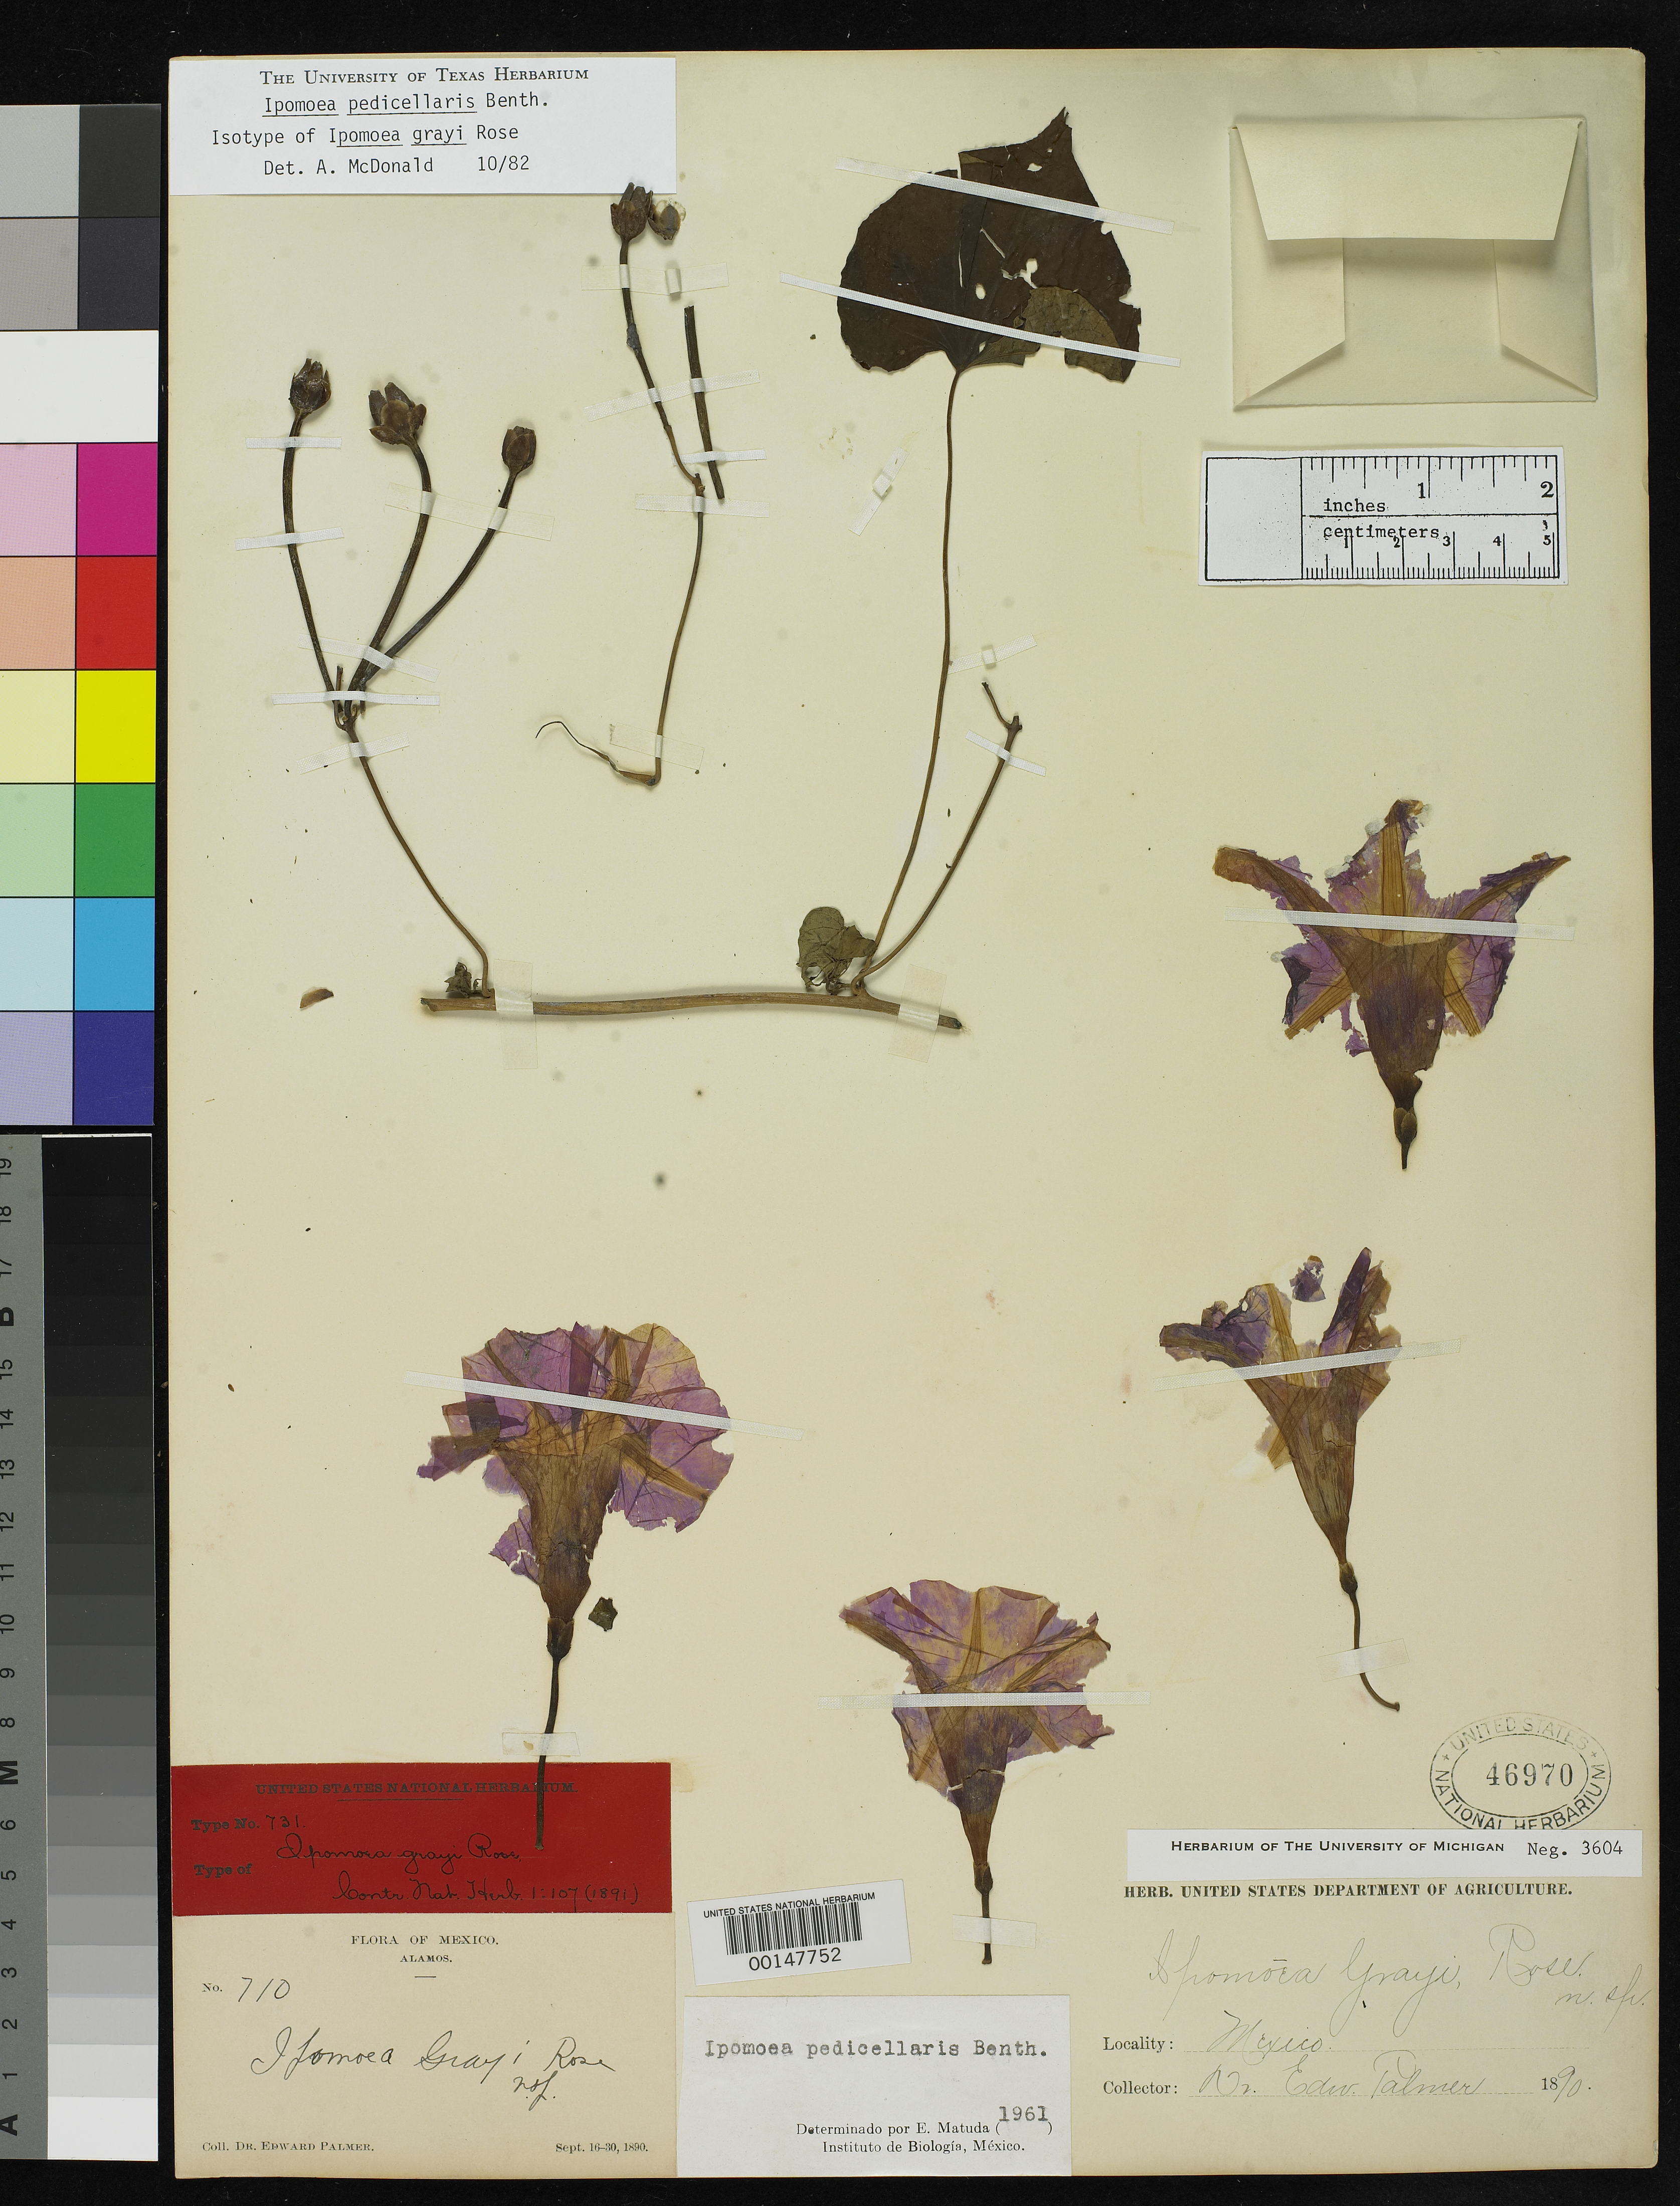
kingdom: Plantae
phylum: Tracheophyta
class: Magnoliopsida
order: Solanales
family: Convolvulaceae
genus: Ipomoea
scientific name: Ipomoea grayi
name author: Rose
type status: Lectotype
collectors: E. Palmer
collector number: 710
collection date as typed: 16 Sep 1890 to 30 Sep 1890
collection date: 1890-09-16/1890-09-30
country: Mexico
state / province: Sonora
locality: Alamos.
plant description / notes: Other syntype, Palmer 102, is cited by D.F. Austin (1997) at US and to be expected here, but not found (Aug. 2008).; Annotated as isotype by A. McDonald (1982). Collection is one of two cited in protologue; Austin (1997) cites lectotypification by G. McPherson in unpublished thesis with lectotype at US but does not indicate which of 3 US sheets is the lectotype.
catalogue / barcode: US 46970